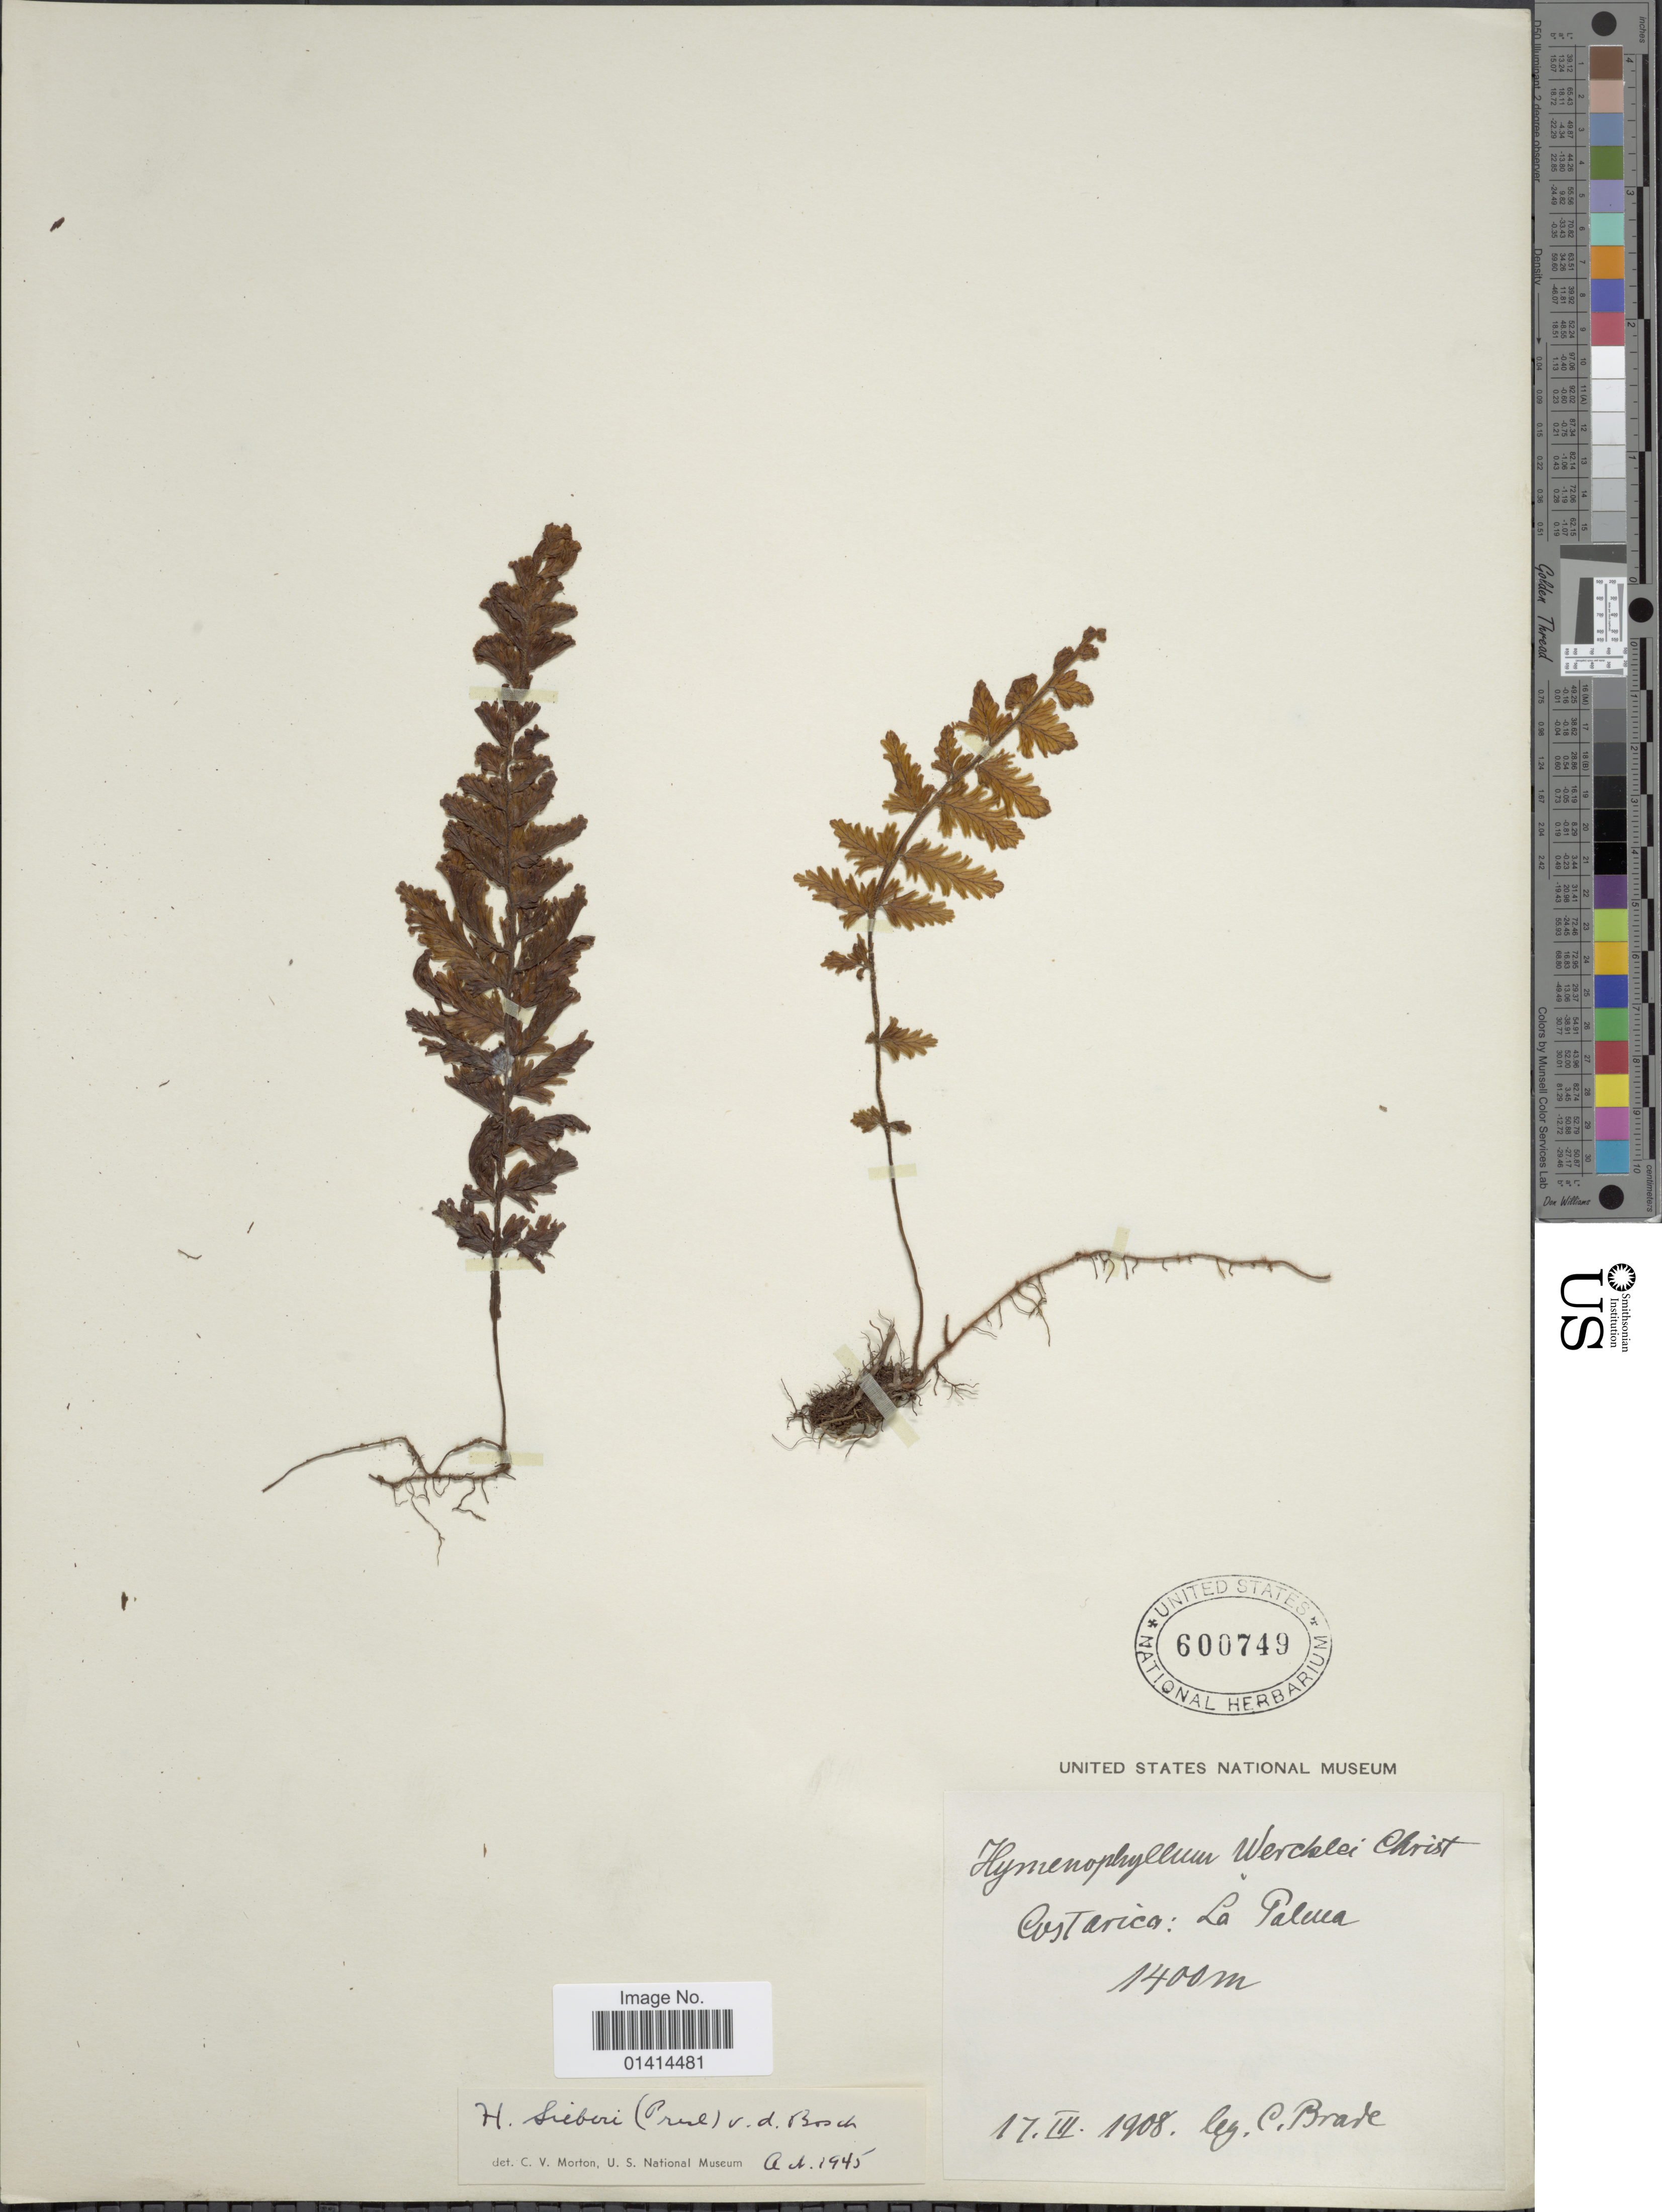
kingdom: Plantae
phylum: Tracheophyta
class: Polypodiopsida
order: Hymenophyllales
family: Hymenophyllaceae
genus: Hymenophyllum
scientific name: Hymenophyllum sieberi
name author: (C. Presl) Bosch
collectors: C. Brade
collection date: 1908-03-17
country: Costa Rica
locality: La Palma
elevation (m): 1400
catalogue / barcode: US 600749